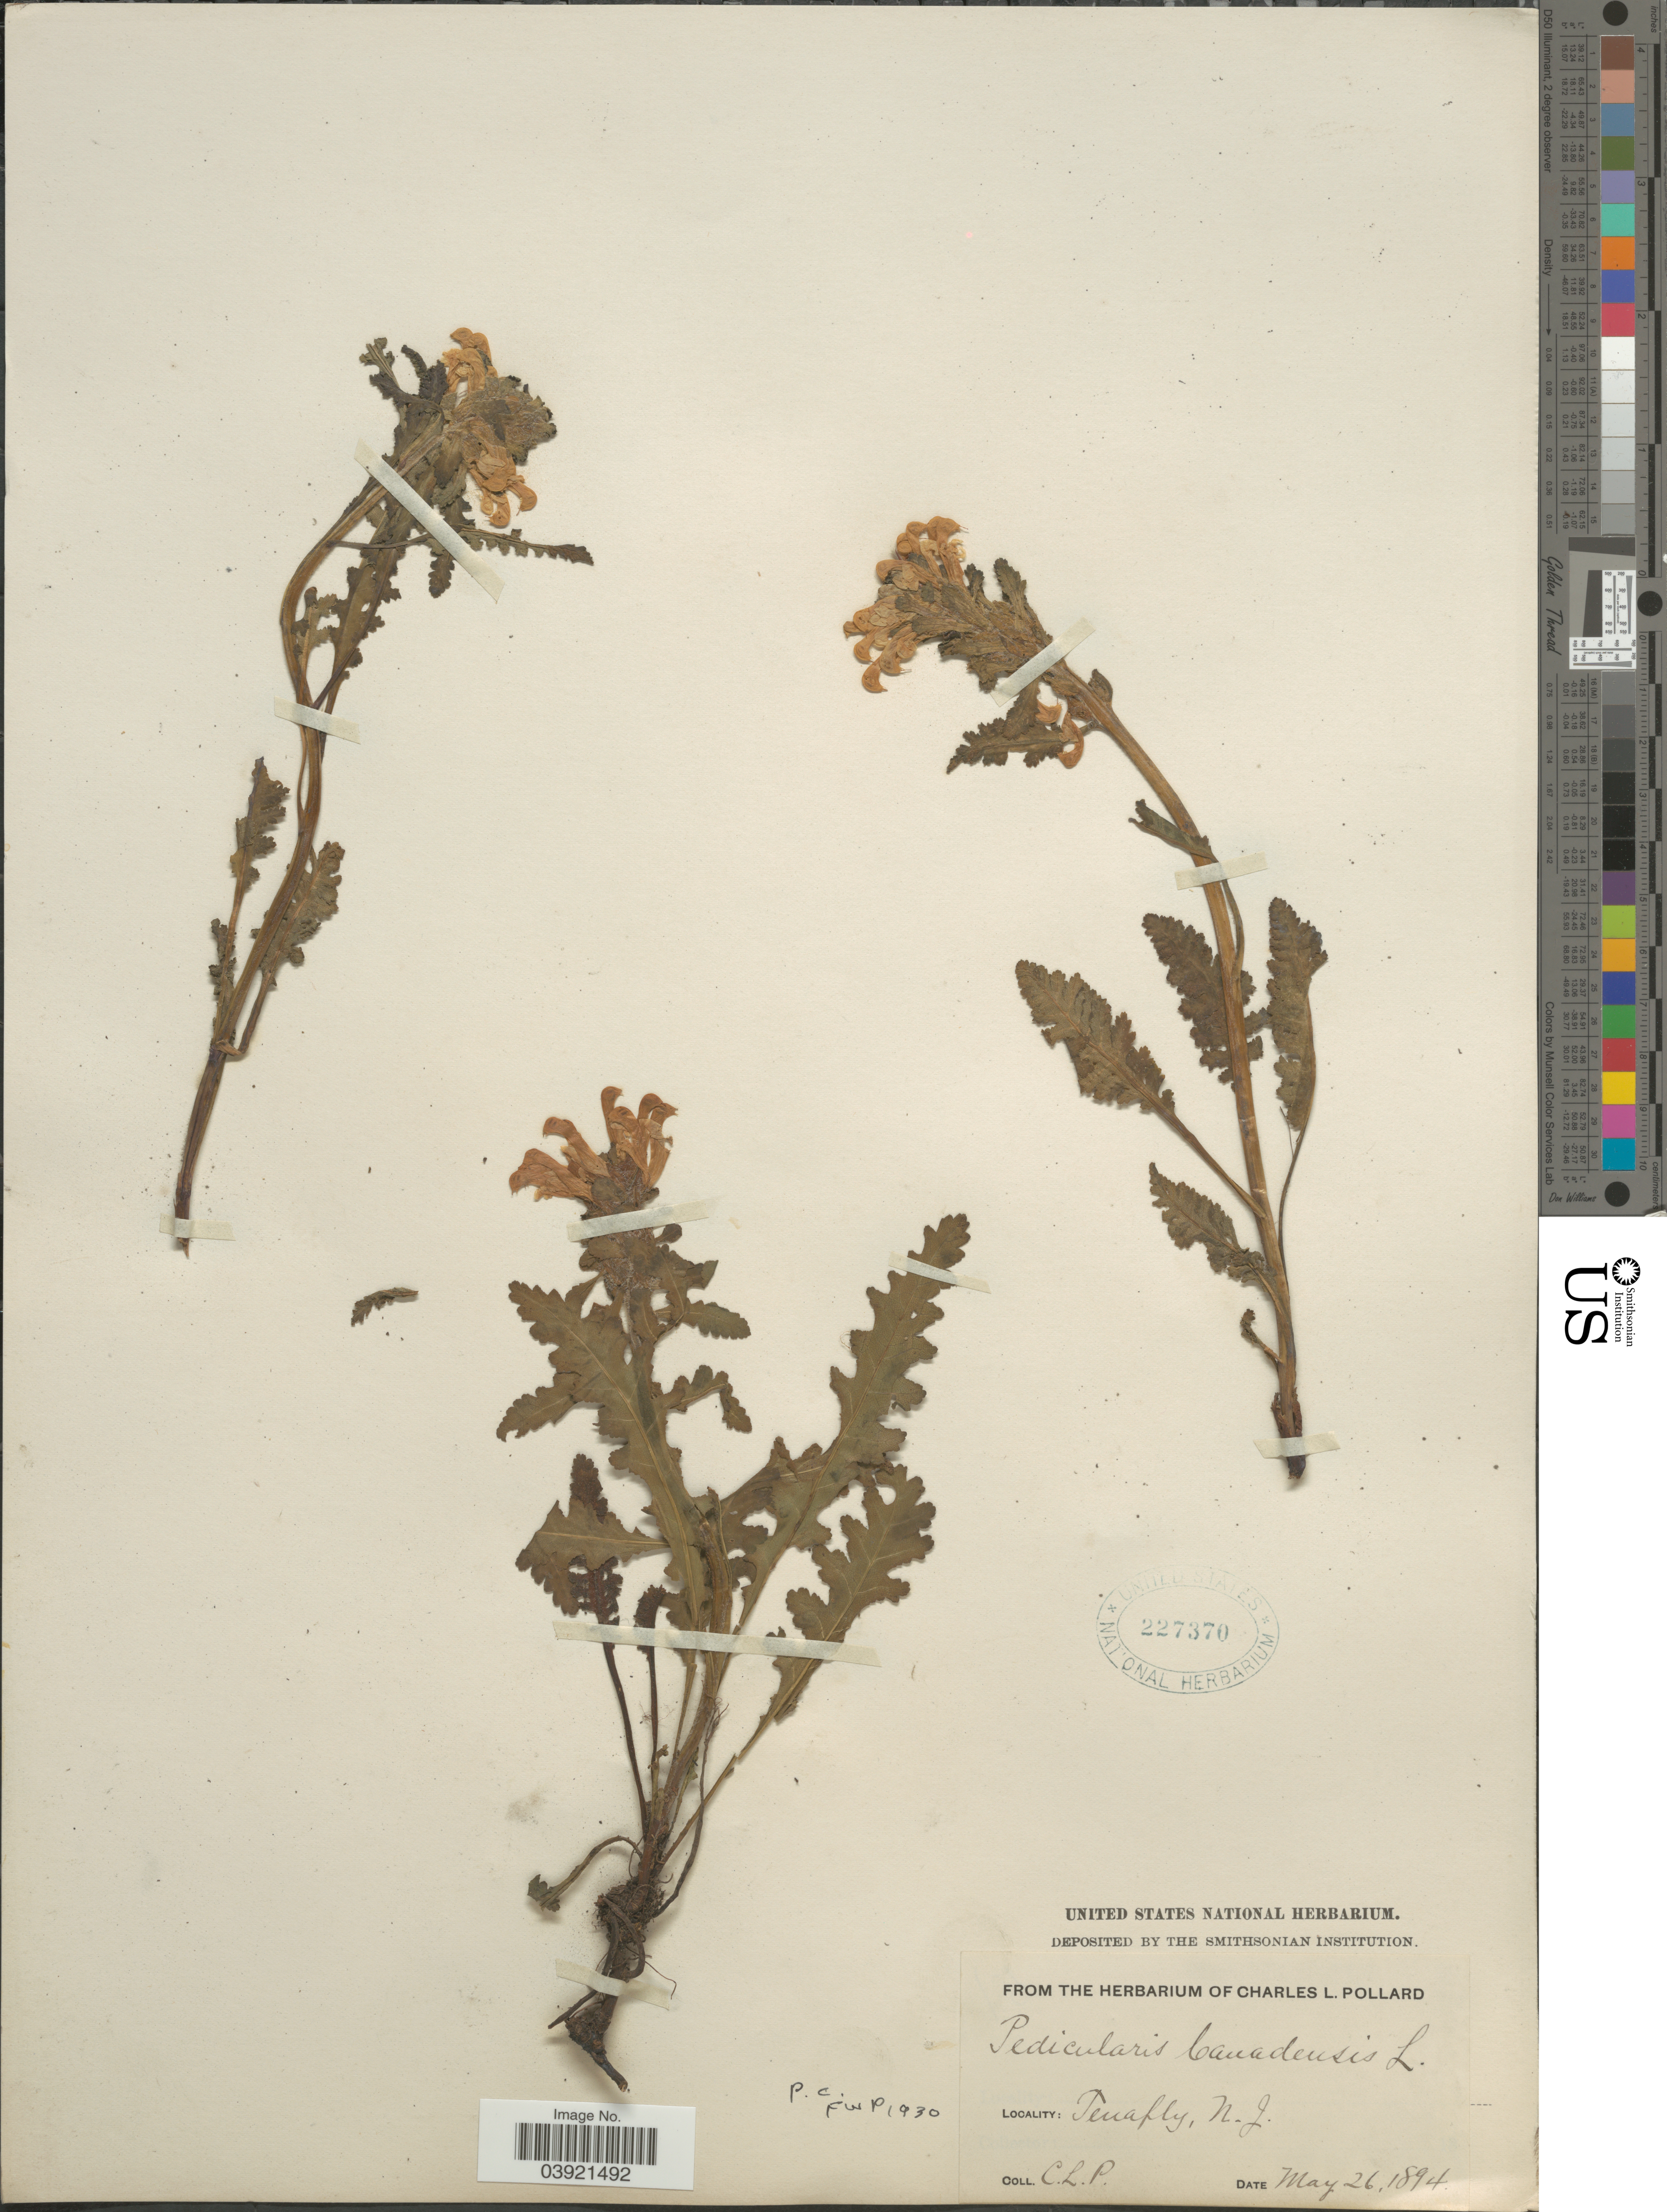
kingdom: Plantae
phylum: Tracheophyta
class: Magnoliopsida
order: Lamiales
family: Orobanchaceae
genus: Pedicularis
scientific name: Pedicularis canadensis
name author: L.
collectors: C. L. Pollard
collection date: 1894-05-26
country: United States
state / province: New Jersey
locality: Tenafly.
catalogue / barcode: US 227370